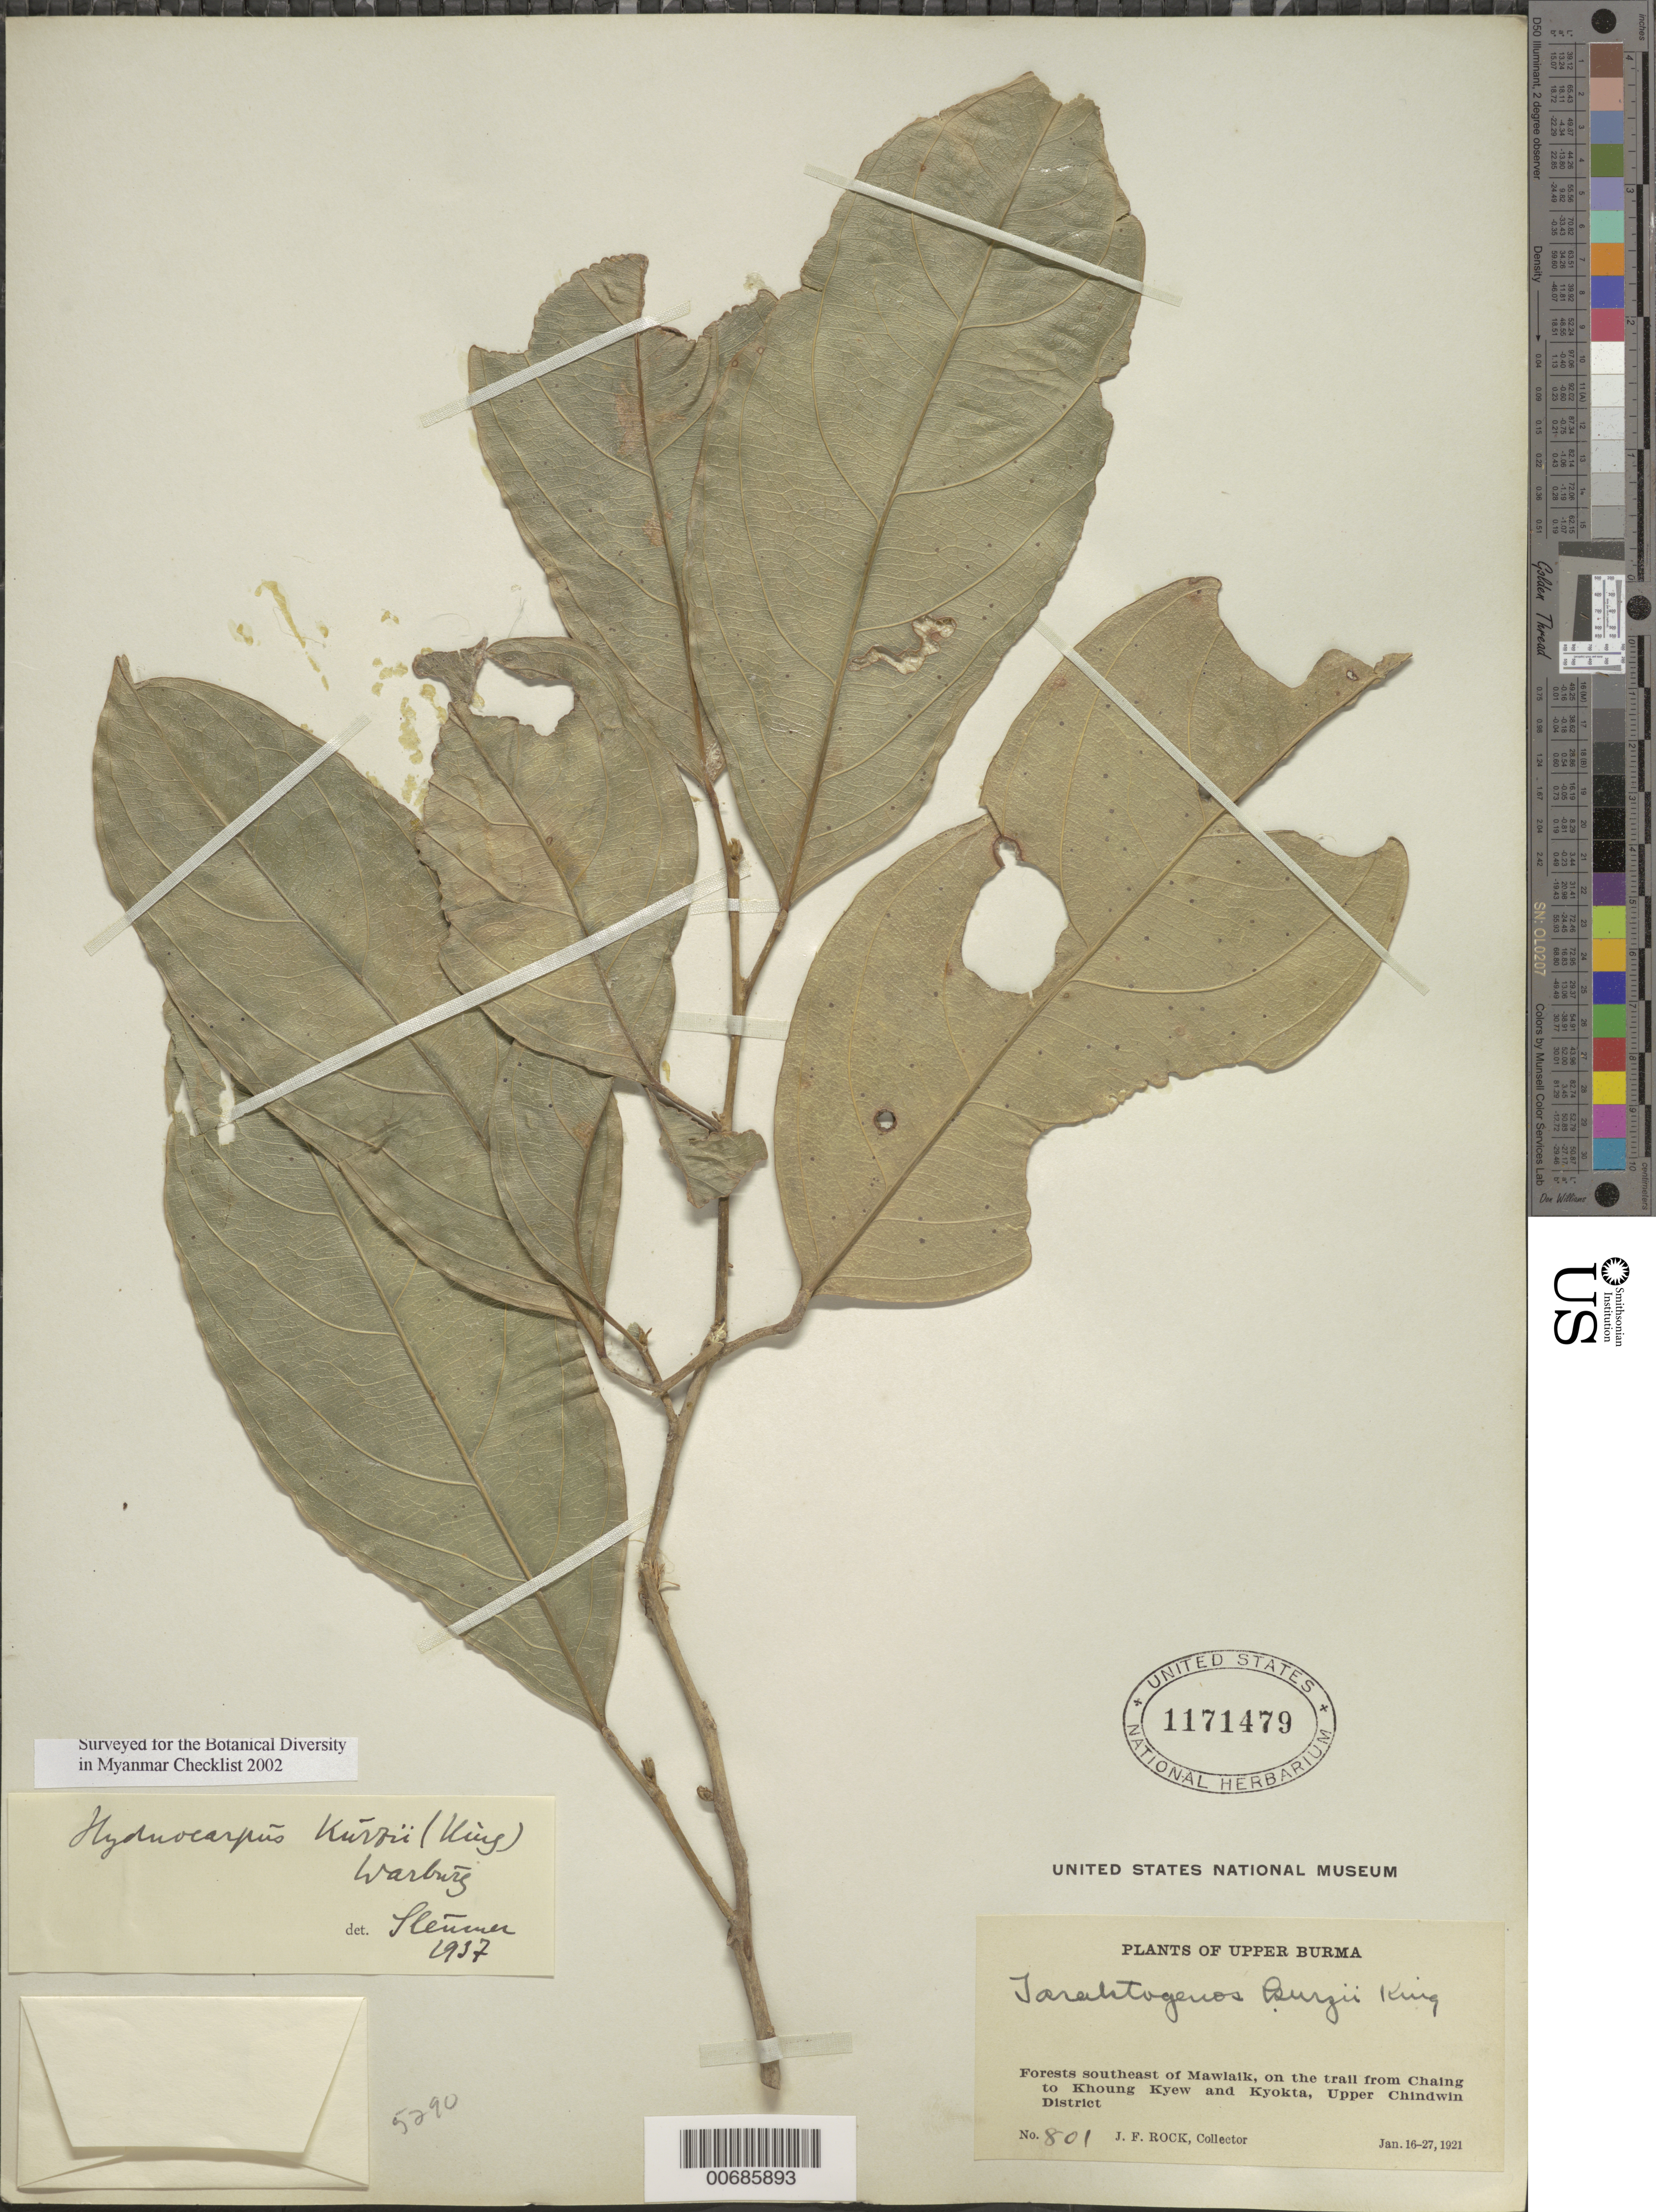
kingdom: Plantae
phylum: Tracheophyta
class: Magnoliopsida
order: Malpighiales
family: Achariaceae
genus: Hydnocarpus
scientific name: Hydnocarpus kurzii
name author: (King) Warb.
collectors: J. F. Rock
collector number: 801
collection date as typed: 16 Jan 1921 to 27 Jan 1921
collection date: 1921-01-16/1921-01-27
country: Myanmar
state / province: Sagaing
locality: Upper Chindwin Dist., Mawlaik, SE of, trail from Chaing to Khoung Kyew and Kyokta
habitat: Forest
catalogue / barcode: US 1171479